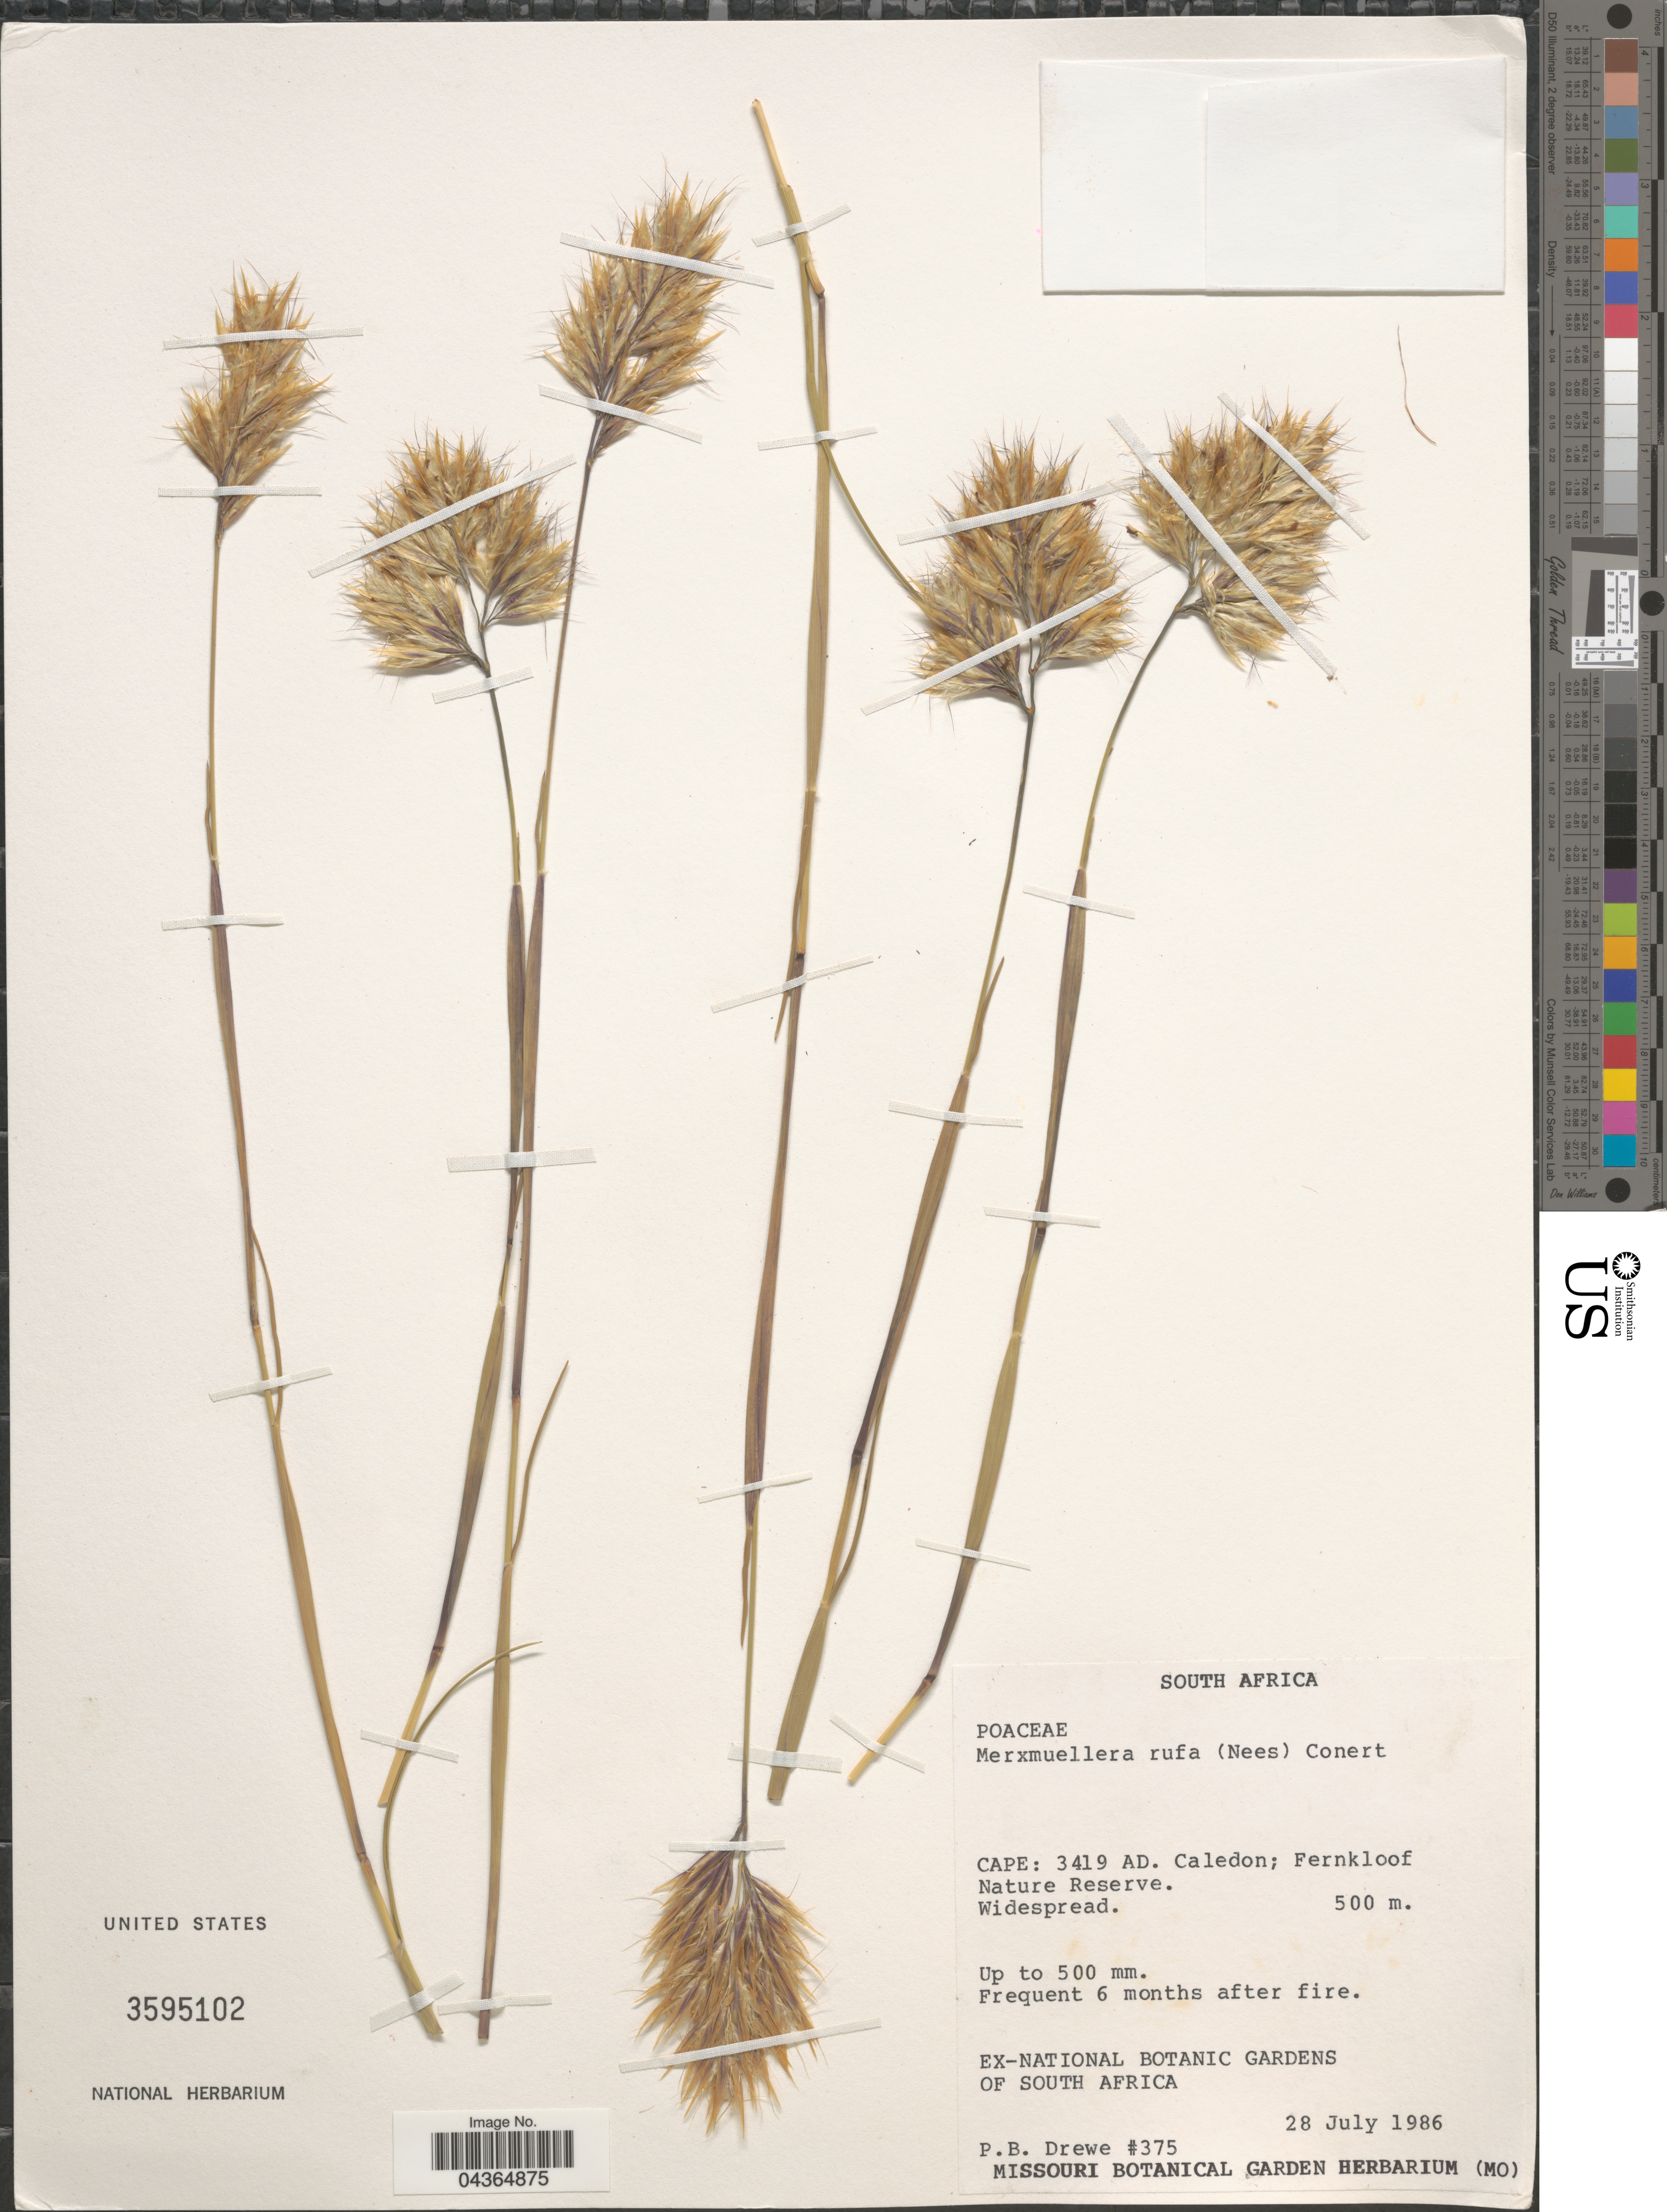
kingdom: Plantae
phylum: Tracheophyta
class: Liliopsida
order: Poales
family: Poaceae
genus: Geochloa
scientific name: Geochloa rufa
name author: (Nees) N.P. Barker & H.P. Linder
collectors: P. Drewe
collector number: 375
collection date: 1986-07-28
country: South Africa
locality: Cape: 3419 AD. Caledon; Fernkloof Nature Reserve.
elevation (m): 500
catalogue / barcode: US 3595102